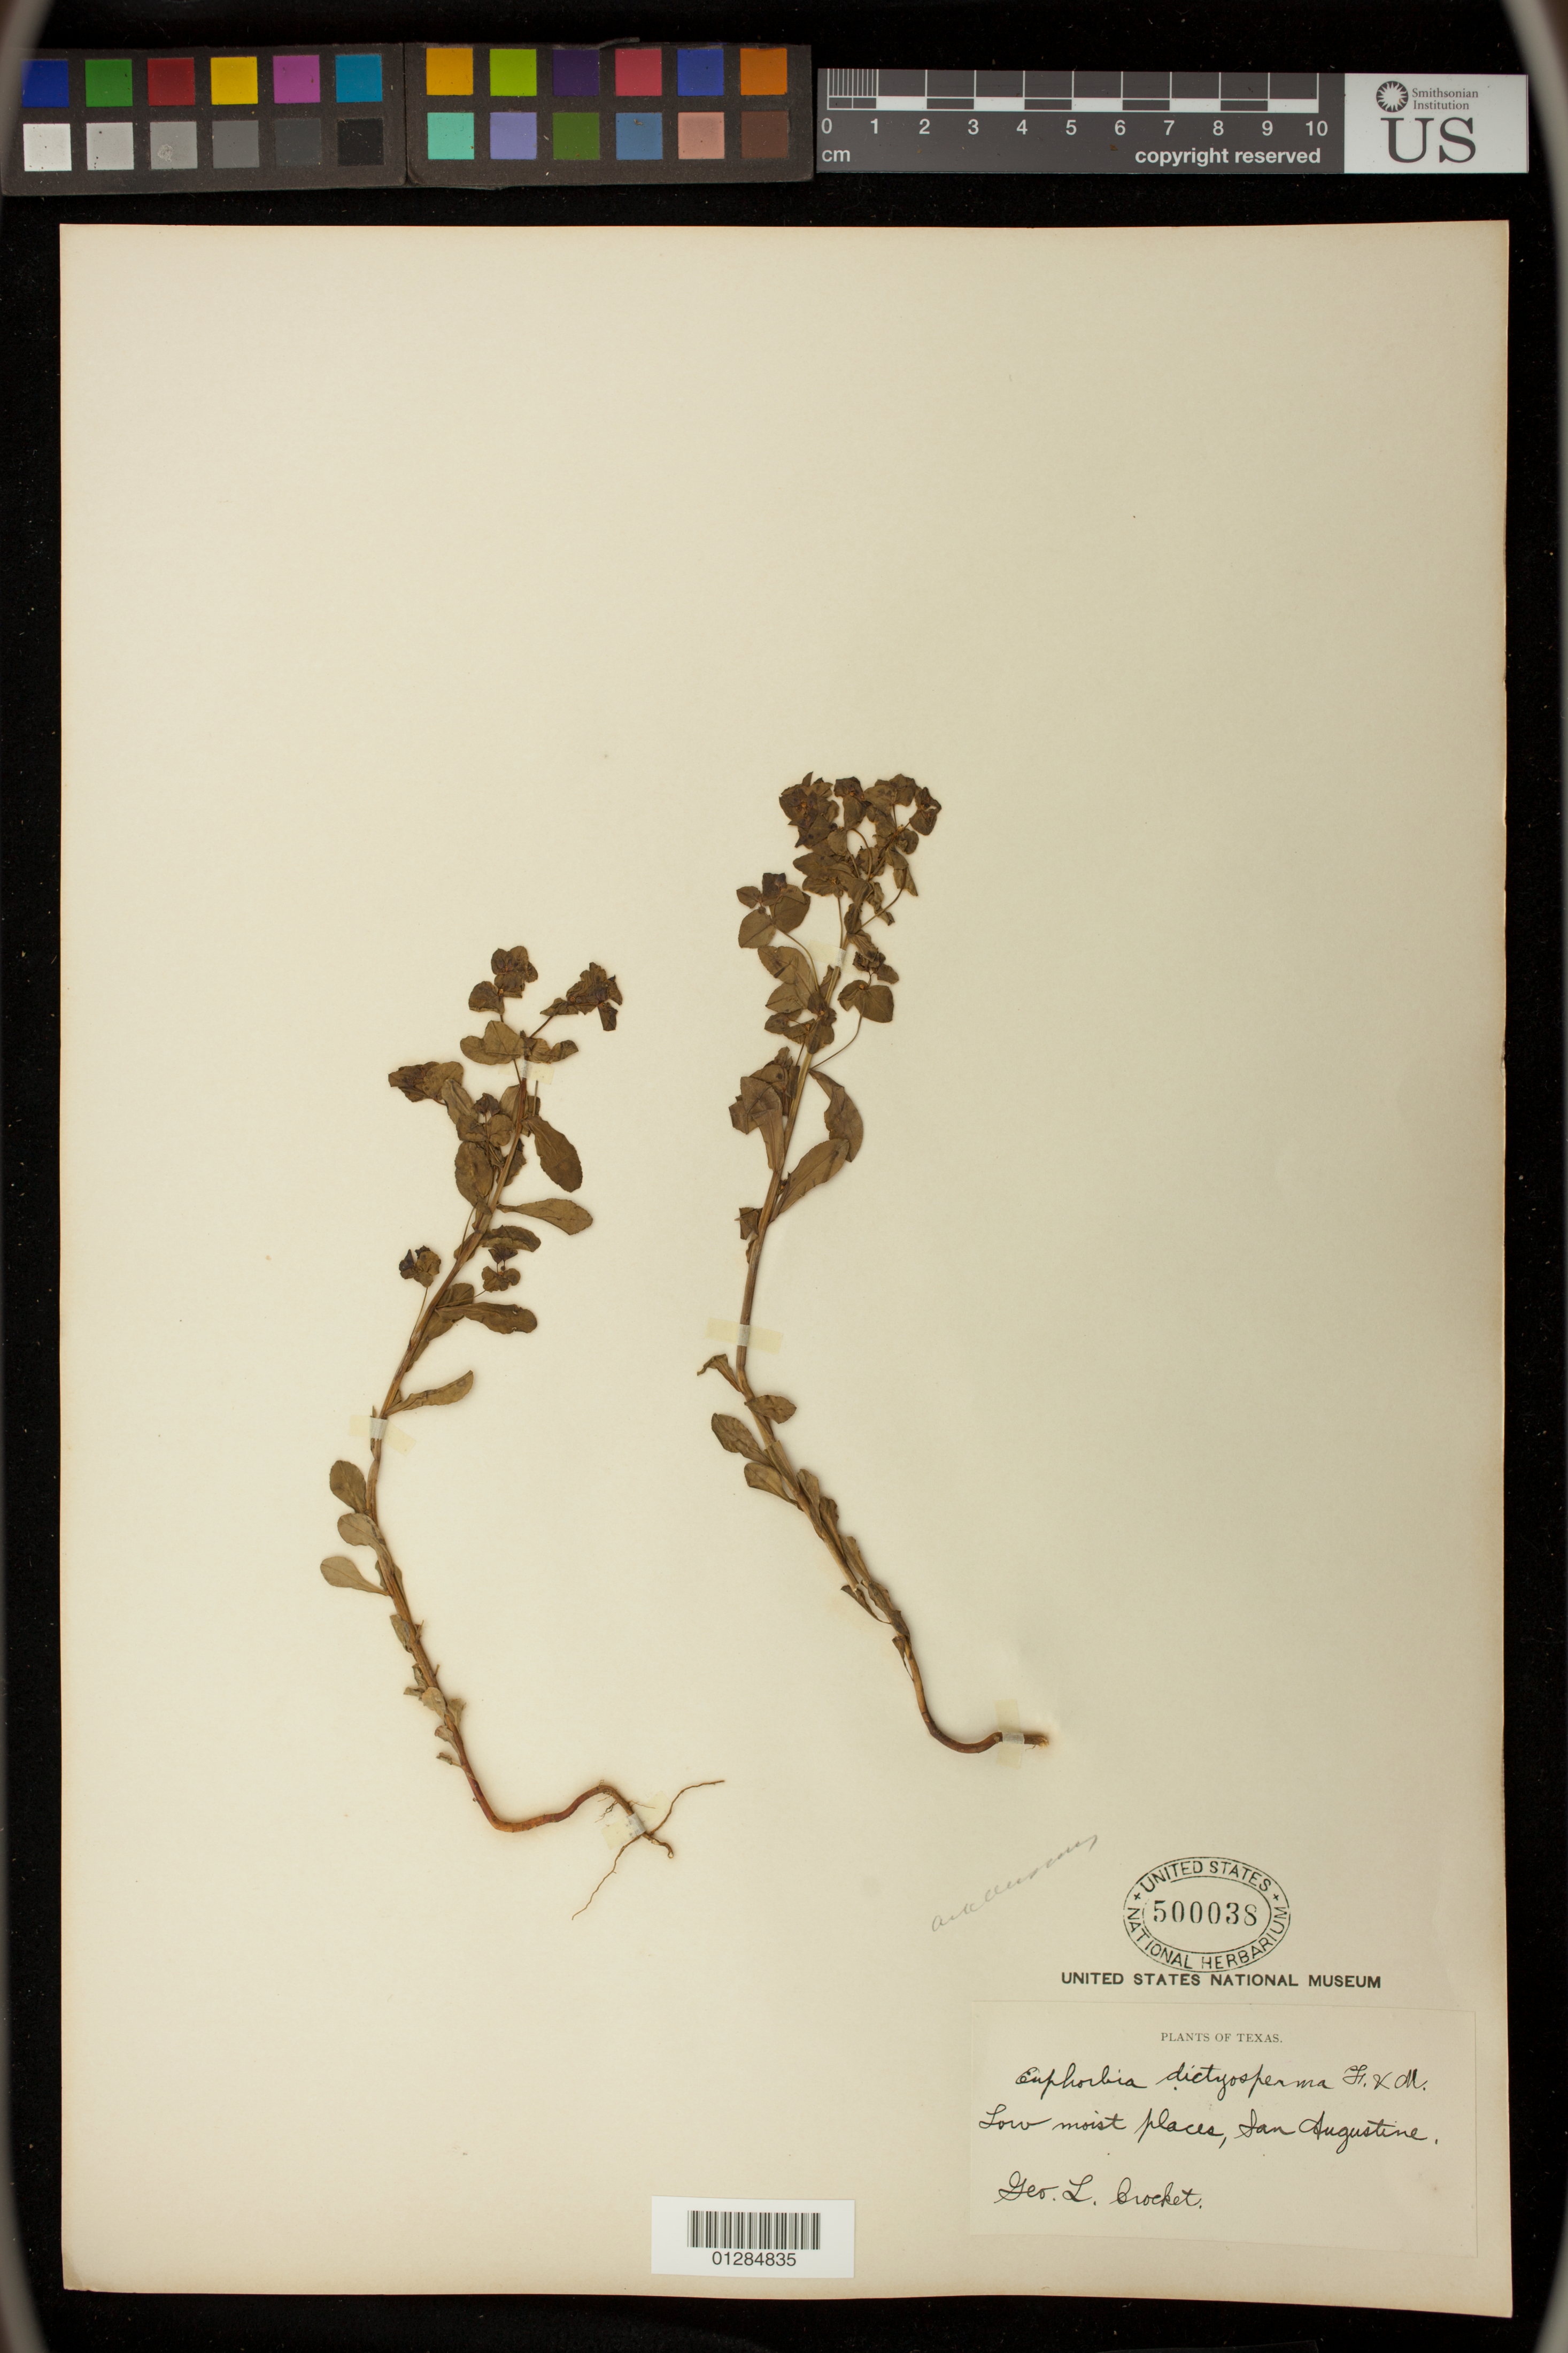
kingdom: Plantae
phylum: Tracheophyta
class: Magnoliopsida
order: Malpighiales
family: Euphorbiaceae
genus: Euphorbia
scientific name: Euphorbia spathulata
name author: Lam.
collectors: G. Crocket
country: United States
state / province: Texas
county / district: San Augustine County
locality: San Augustine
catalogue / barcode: US 500038